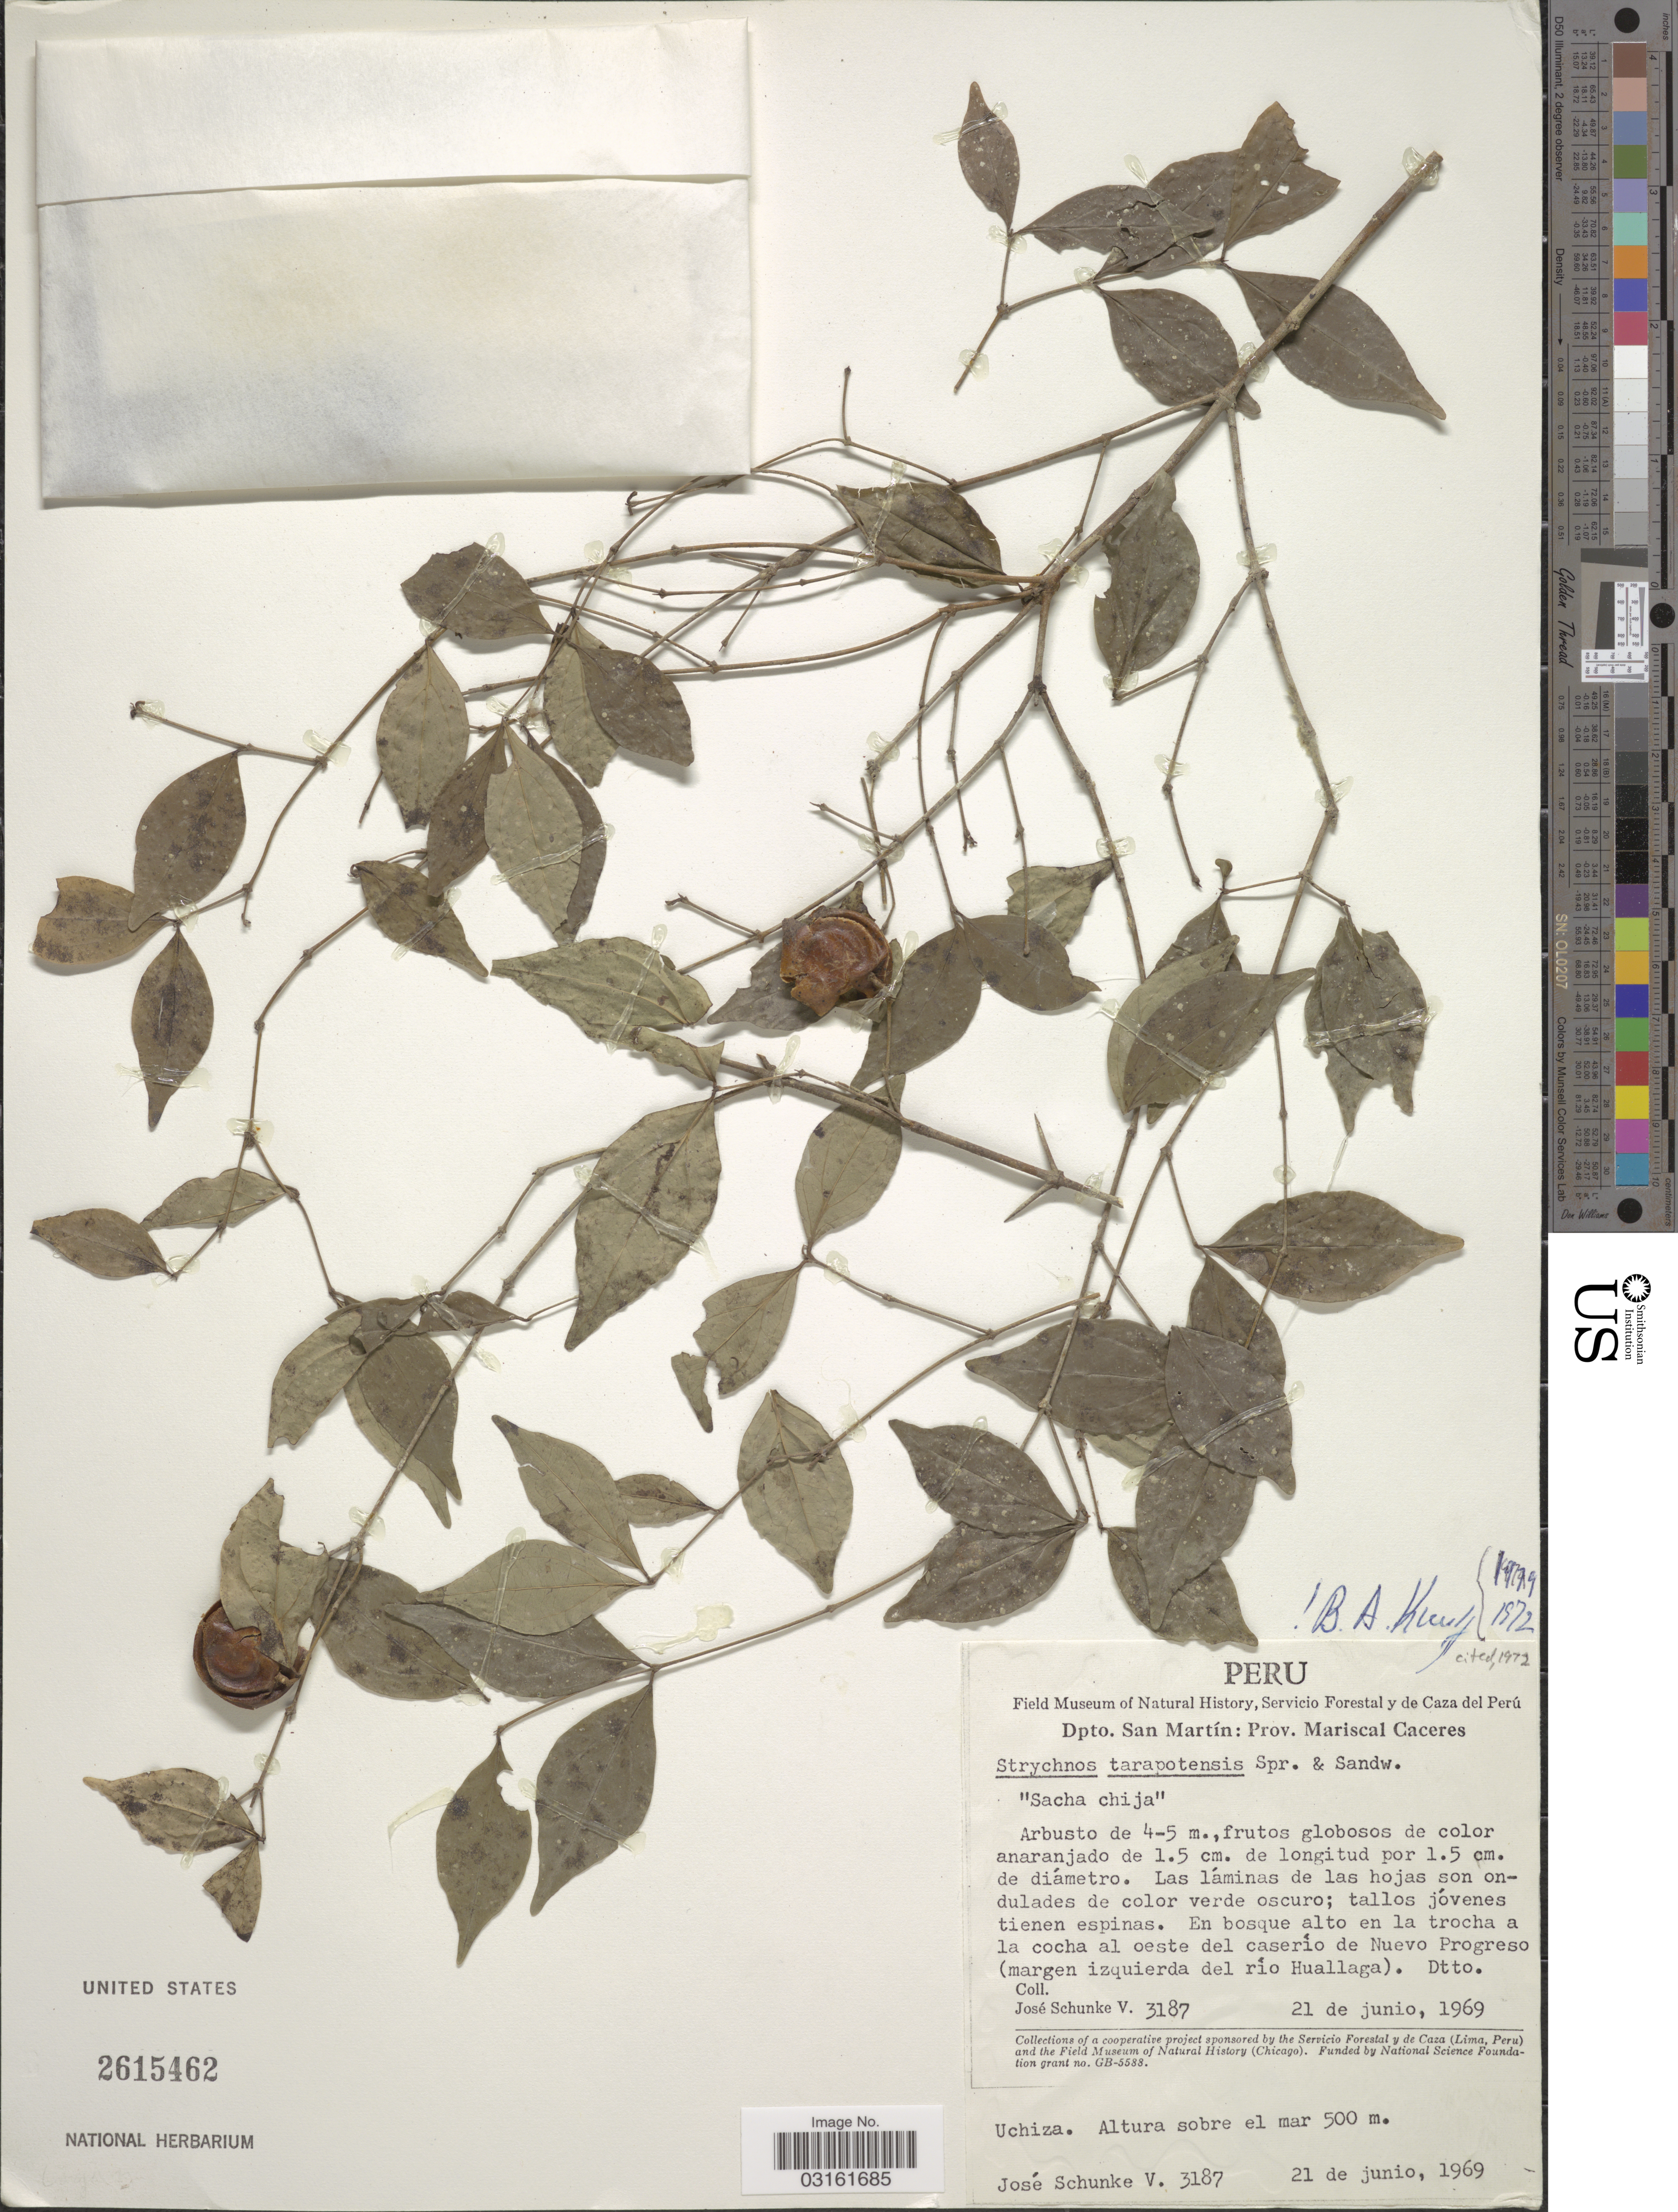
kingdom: Plantae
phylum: Tracheophyta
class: Magnoliopsida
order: Gentianales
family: Loganiaceae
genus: Strychnos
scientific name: Strychnos tarapotensis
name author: Sprague & Sandwith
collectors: J. Schunke Vigo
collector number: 3187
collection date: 1969-06-21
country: Peru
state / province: San Martín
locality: Dpto. San Martín: Prov. Mariscal Caceres. En bosque alto en la trocha a la cocha al oeste del caserío de Nuevo Progreso (margen izquierda del río Huallaga). Dtto. Uchiza.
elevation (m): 500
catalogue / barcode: US 2615462